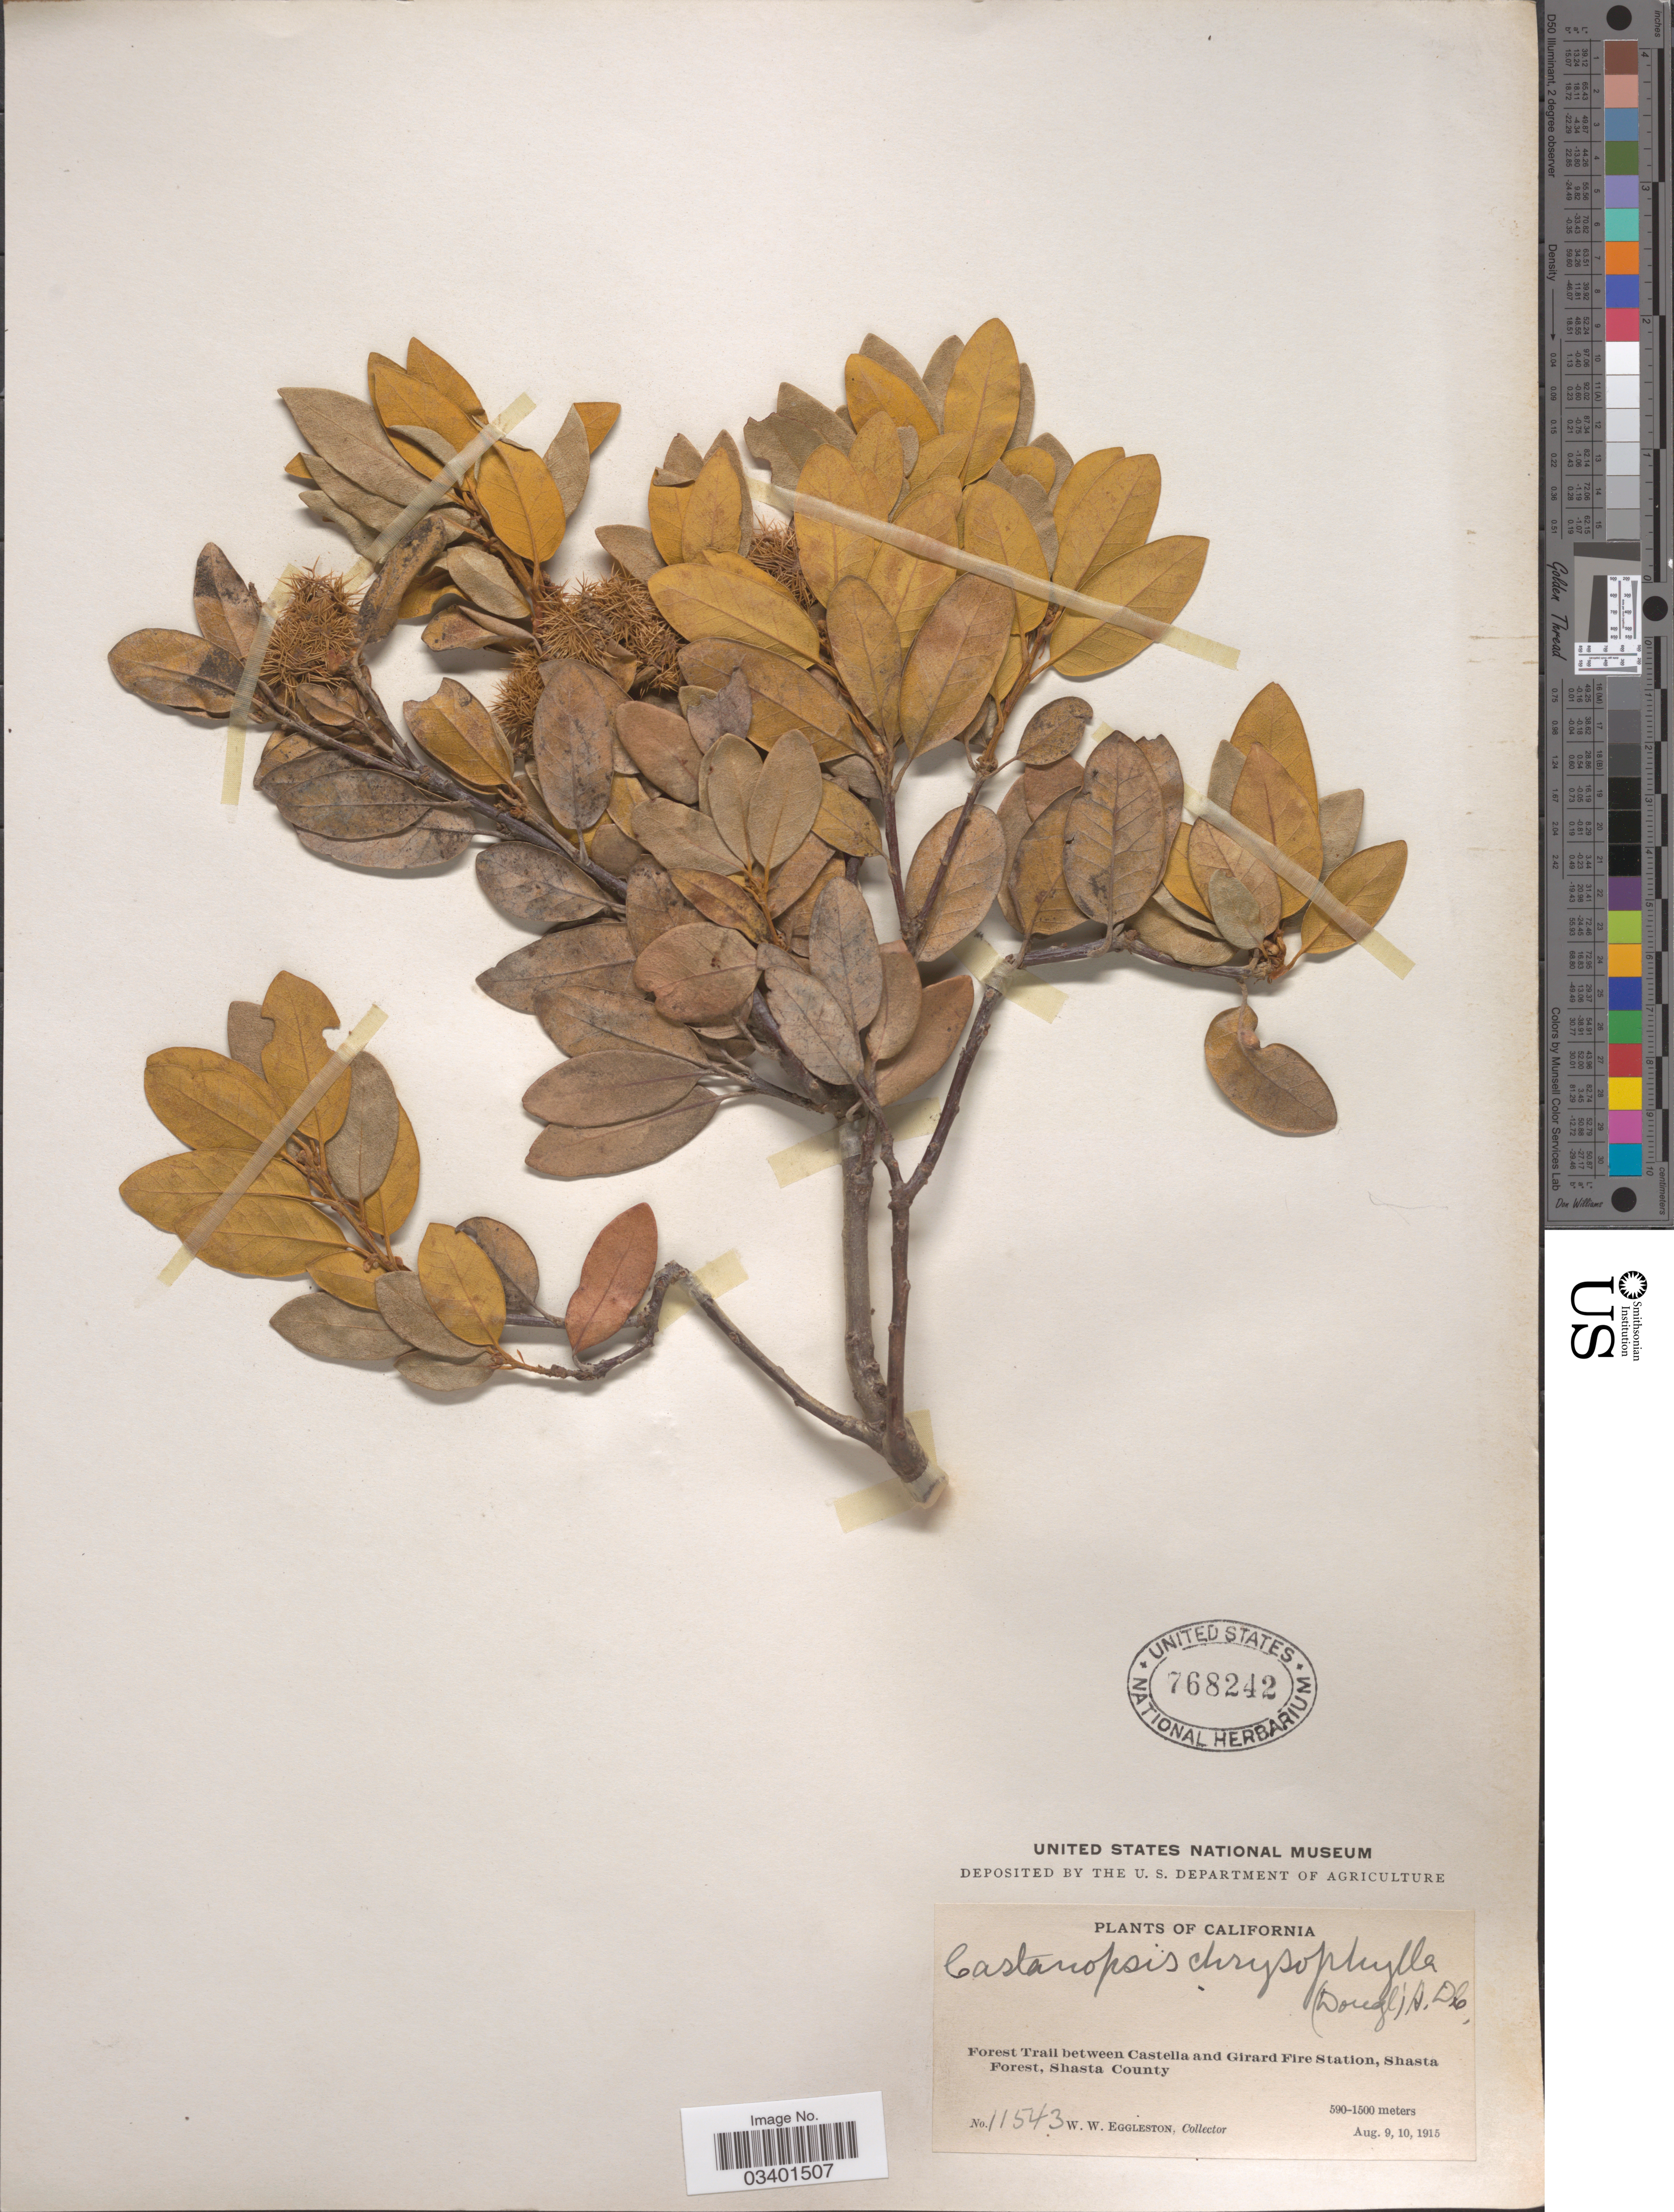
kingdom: Plantae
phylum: Tracheophyta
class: Magnoliopsida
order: Fagales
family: Fagaceae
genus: Chrysolepis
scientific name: Chrysolepis sempervirens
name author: (Kellogg) Hjelmq.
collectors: W. W. Eggleston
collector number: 11543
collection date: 1915-08-09/1915-08-10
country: United States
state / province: California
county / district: Shasta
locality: Forest Trail between Castella and Girard Fire Station, Shasta Forest, Shasta County.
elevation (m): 590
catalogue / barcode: US 768242